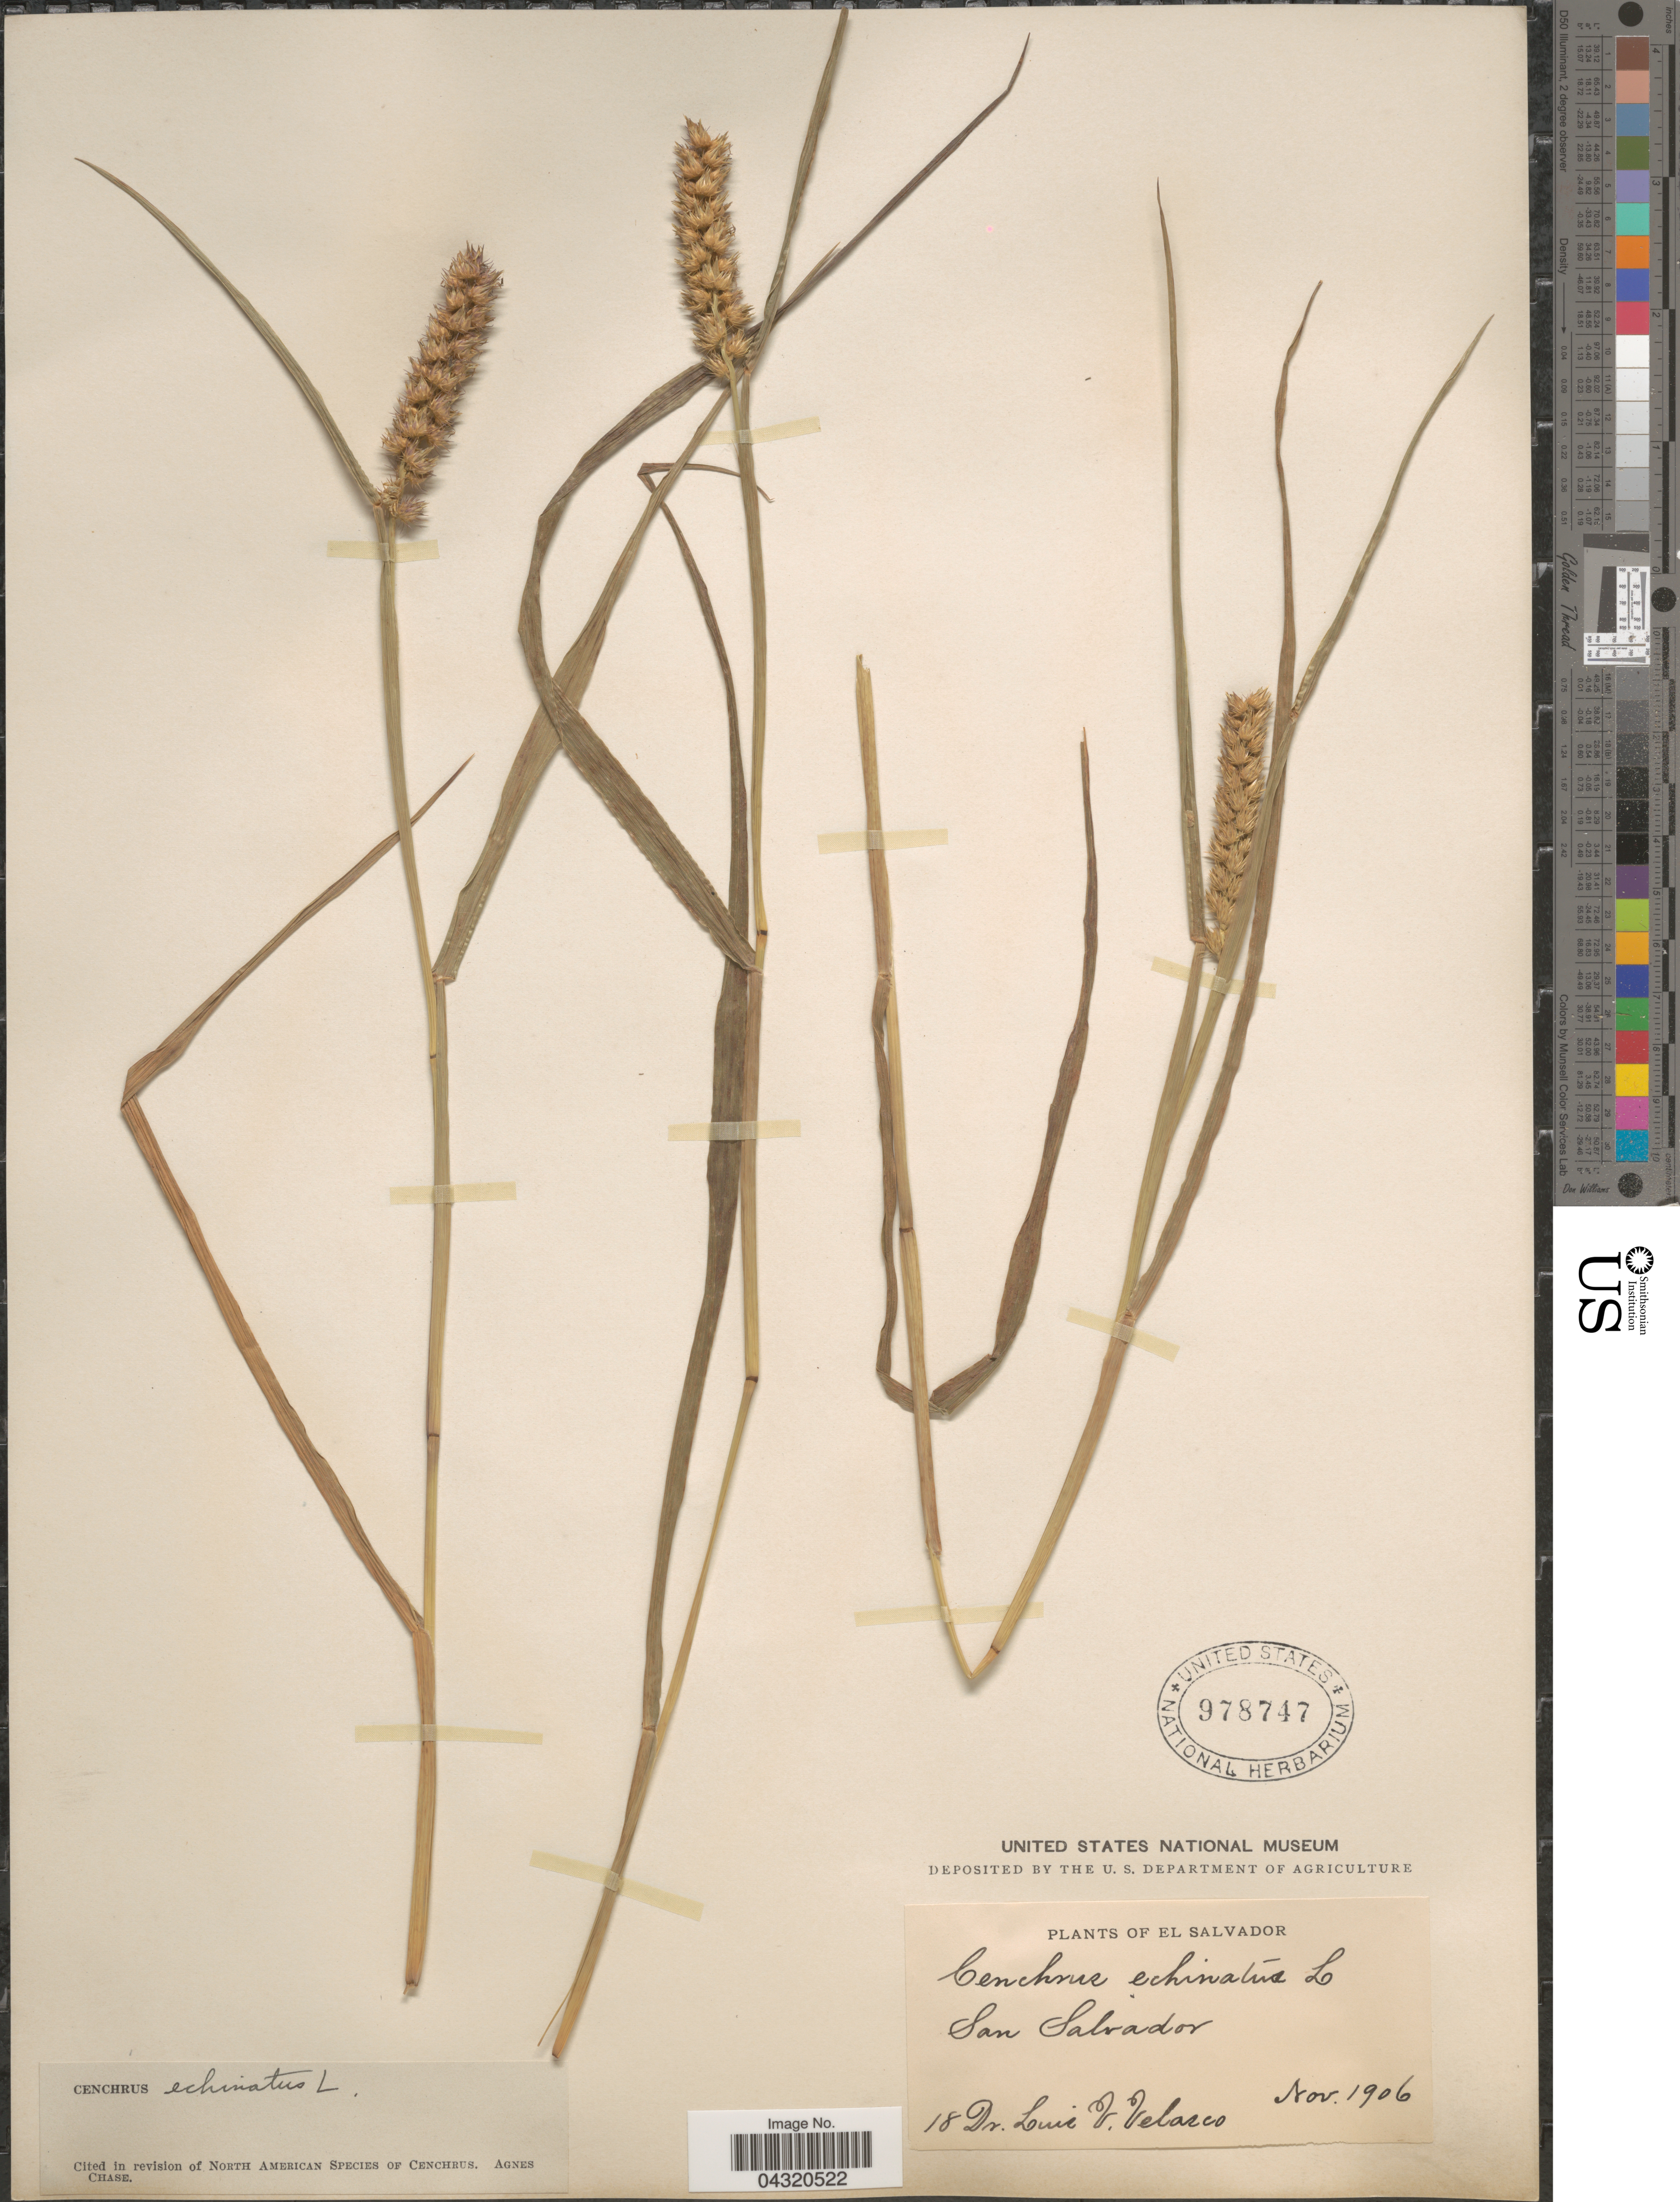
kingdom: Plantae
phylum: Tracheophyta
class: Liliopsida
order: Poales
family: Poaceae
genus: Cenchrus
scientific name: Cenchrus echinatus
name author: L.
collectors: L. Velasco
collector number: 18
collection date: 1906-11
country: El Salvador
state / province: San Salvador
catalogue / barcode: US 978747